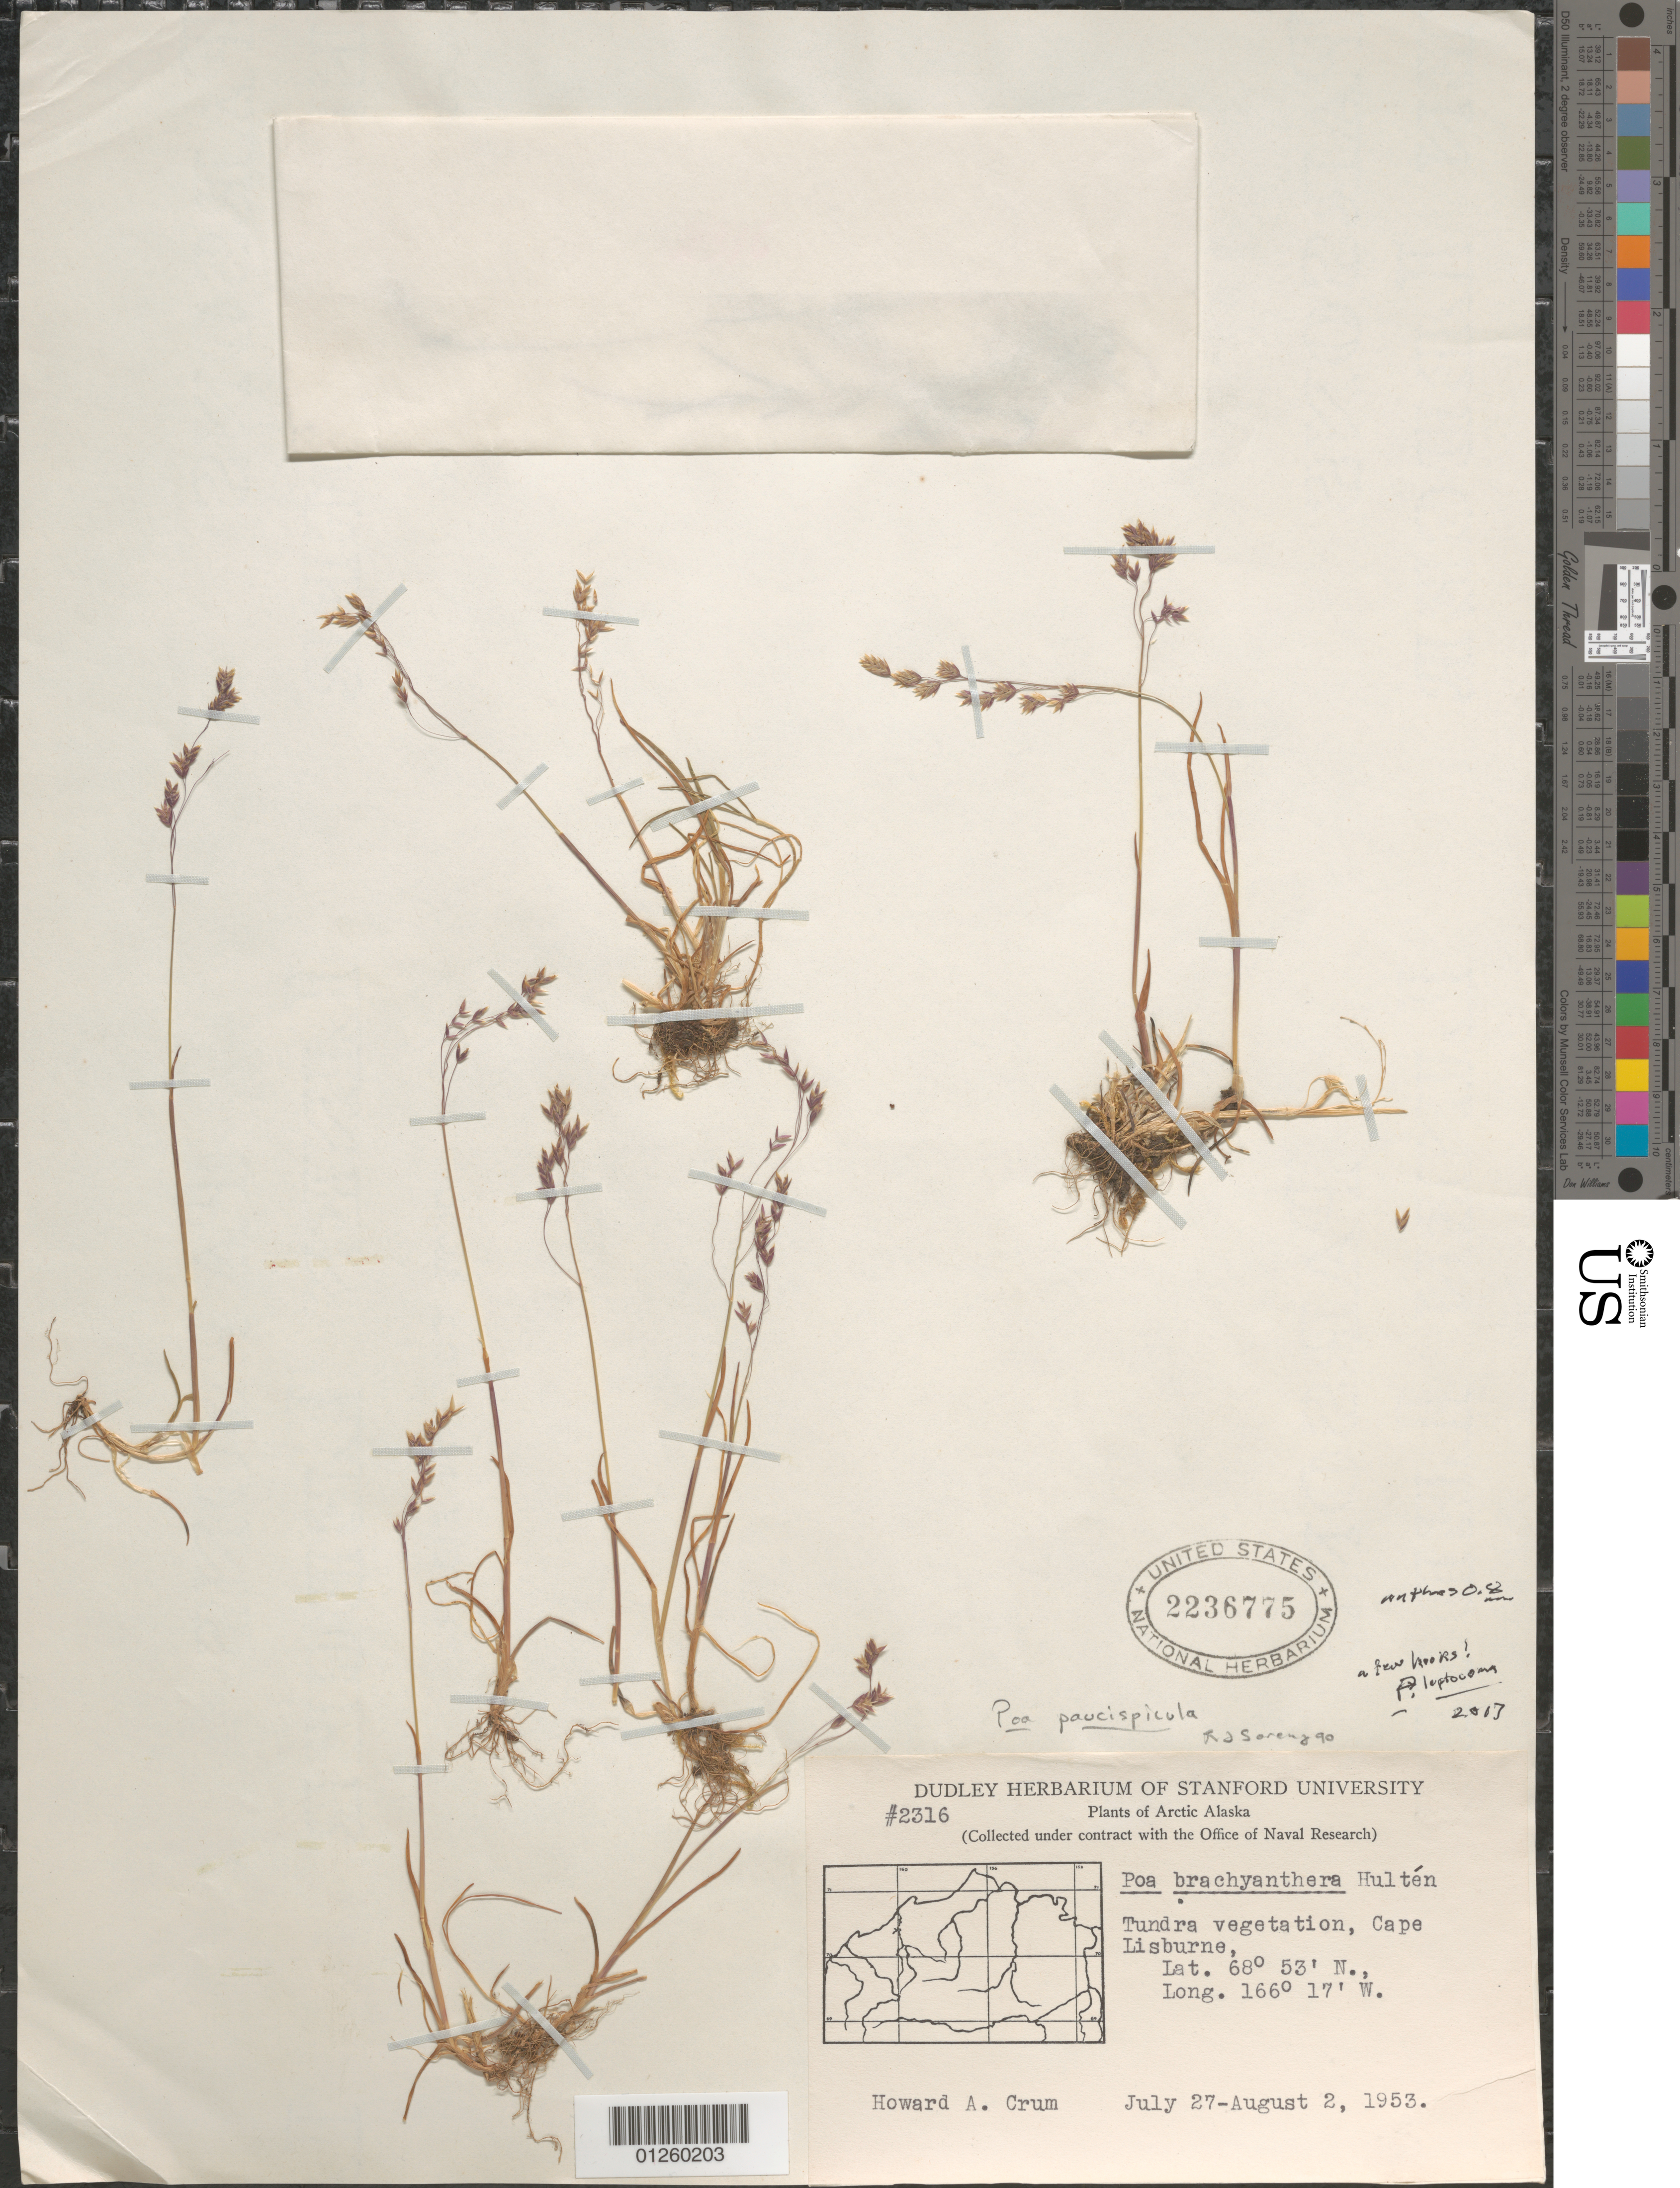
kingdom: Plantae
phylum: Tracheophyta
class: Liliopsida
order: Poales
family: Poaceae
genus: Poa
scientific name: Poa leptocoma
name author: Trin.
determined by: Soreng, Robert J., Research Associate (BOT), Smithsonian Institution - National Museum of Natural History (UNITED STATES)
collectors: H. A. Crum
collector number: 2316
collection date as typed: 1953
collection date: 1953-07-27/1953-08-02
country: United States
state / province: Alaska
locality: Cape Lisburne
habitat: tundra vegetation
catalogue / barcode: US 2236775